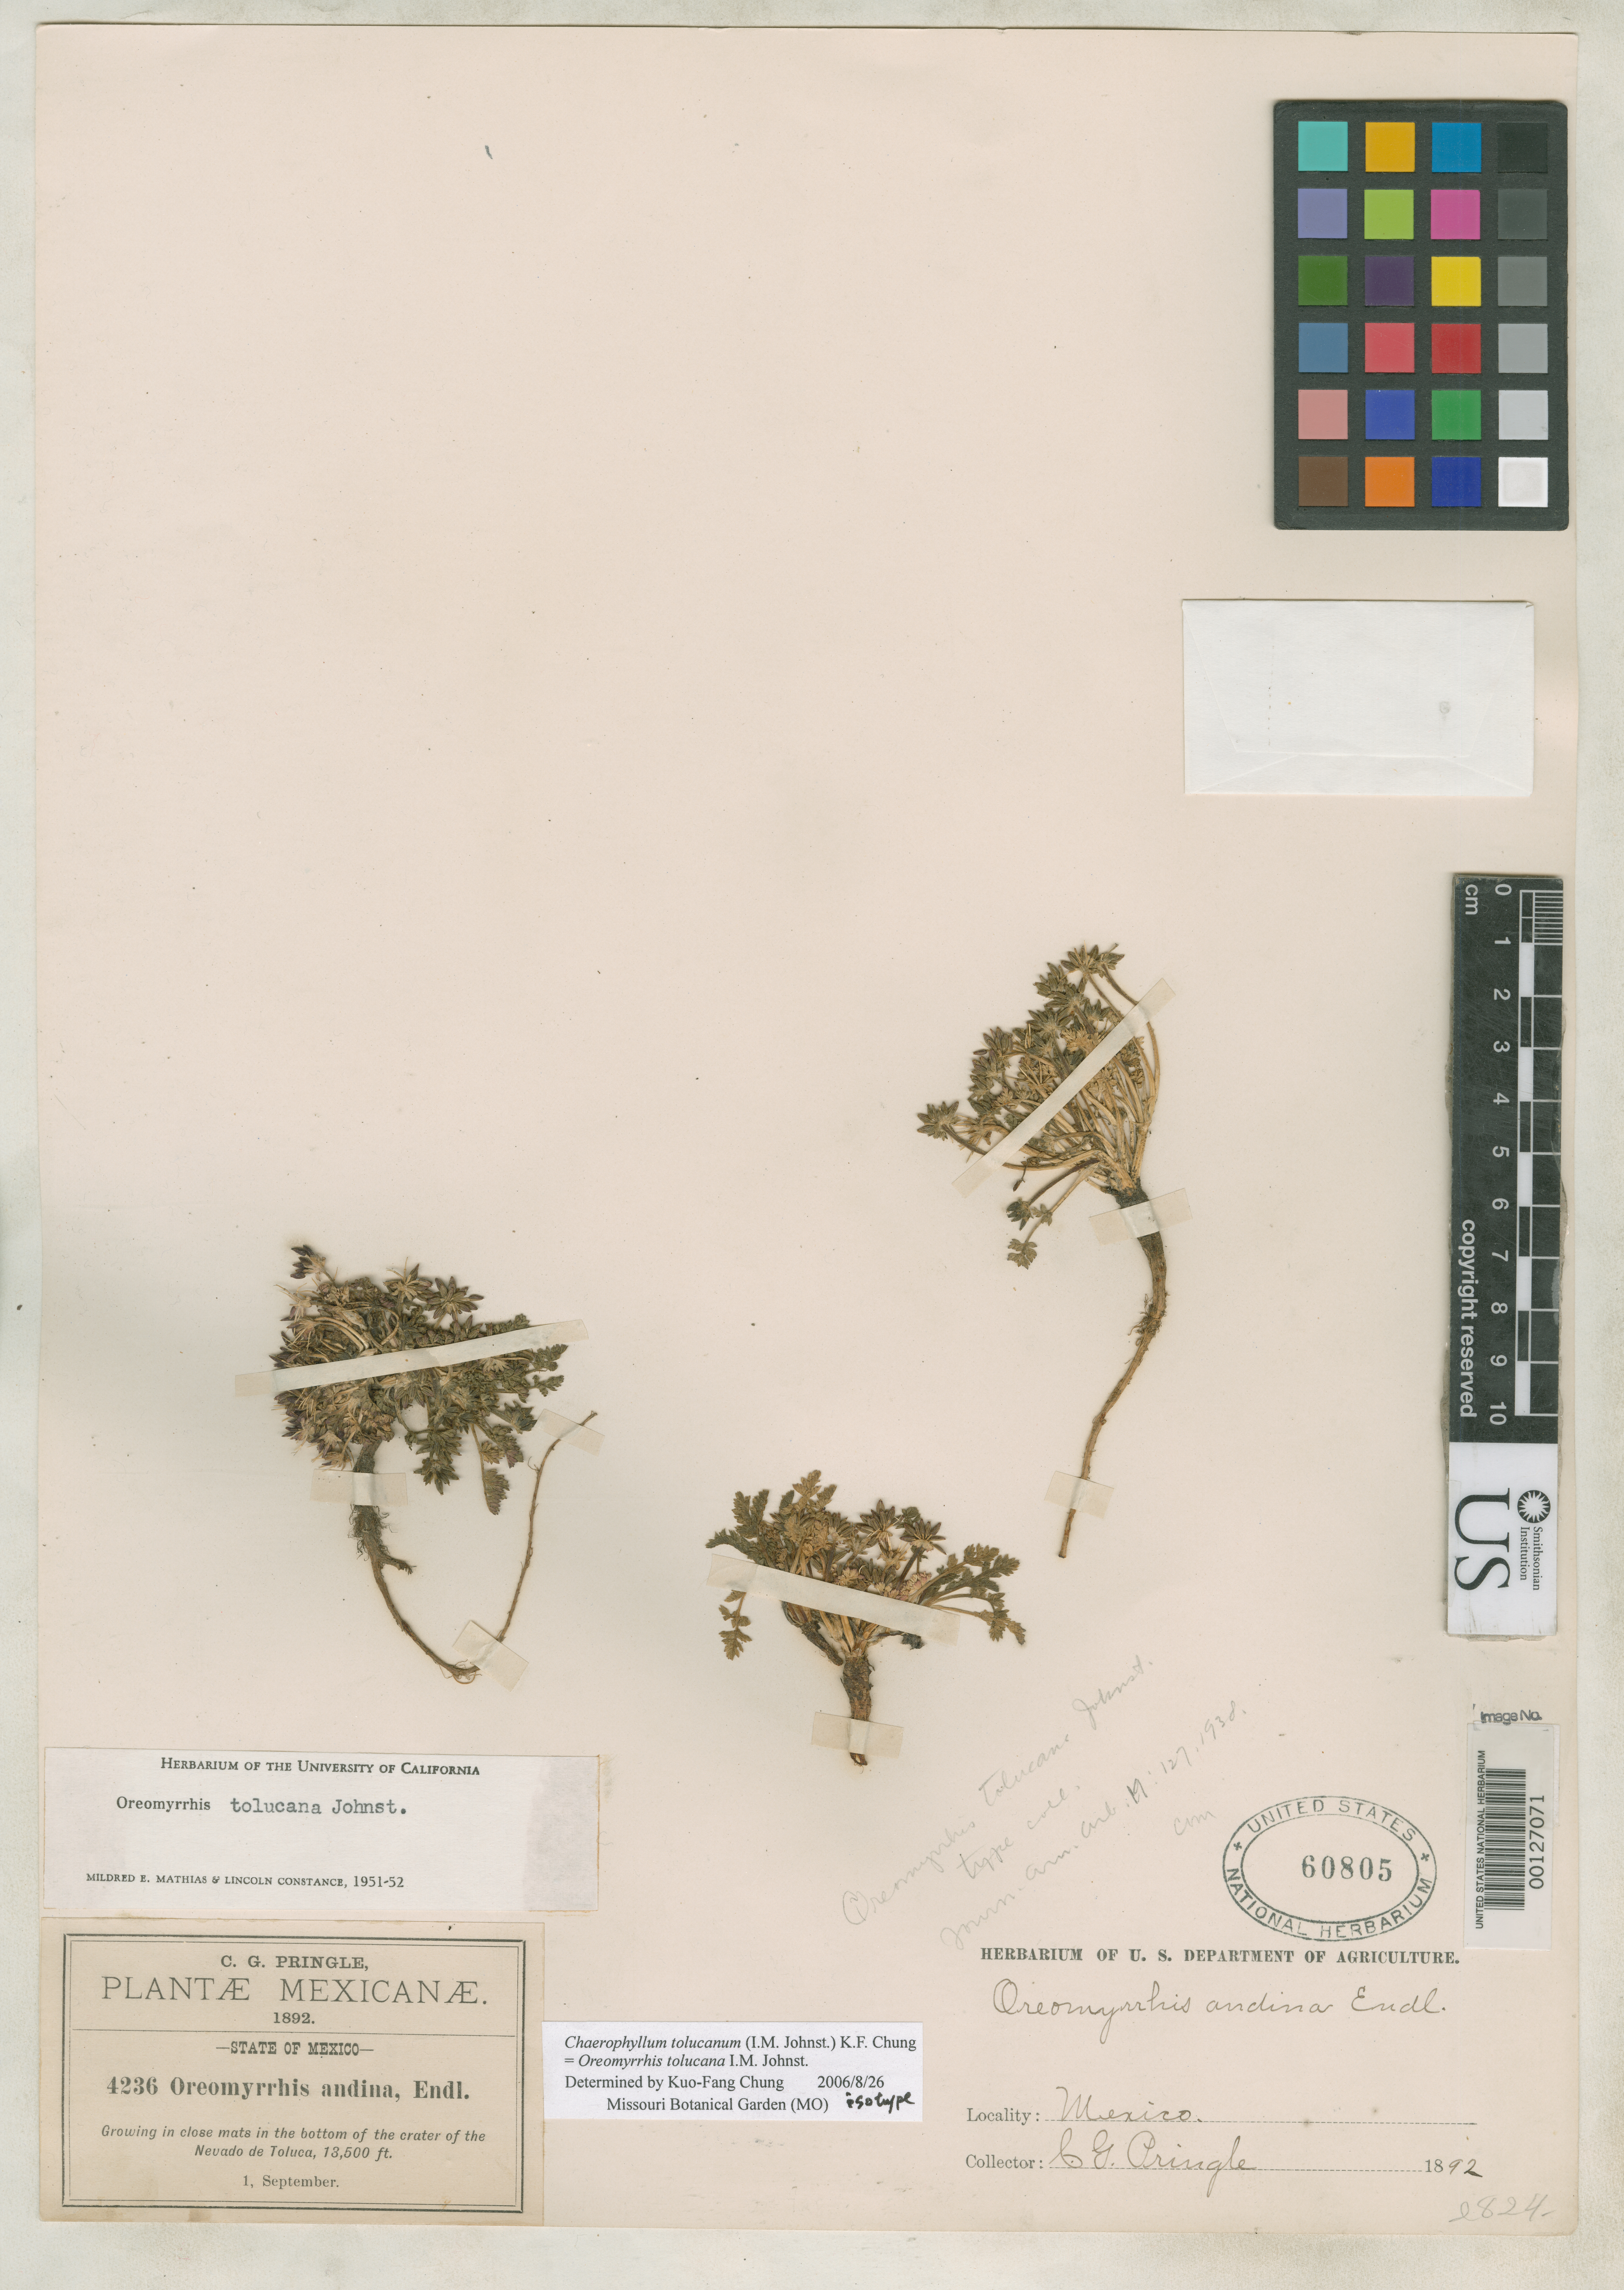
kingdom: Plantae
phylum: Tracheophyta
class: Magnoliopsida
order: Apiales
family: Apiaceae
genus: Oreomyrrhis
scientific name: Oreomyrrhis tolucana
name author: I.M. Johnst.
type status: Isotype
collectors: C. G. Pringle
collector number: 4236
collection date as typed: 01 Sep 1892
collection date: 1892-09-01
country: Mexico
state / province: México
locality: Nevado de Toluca.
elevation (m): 4115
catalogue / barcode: US 60805